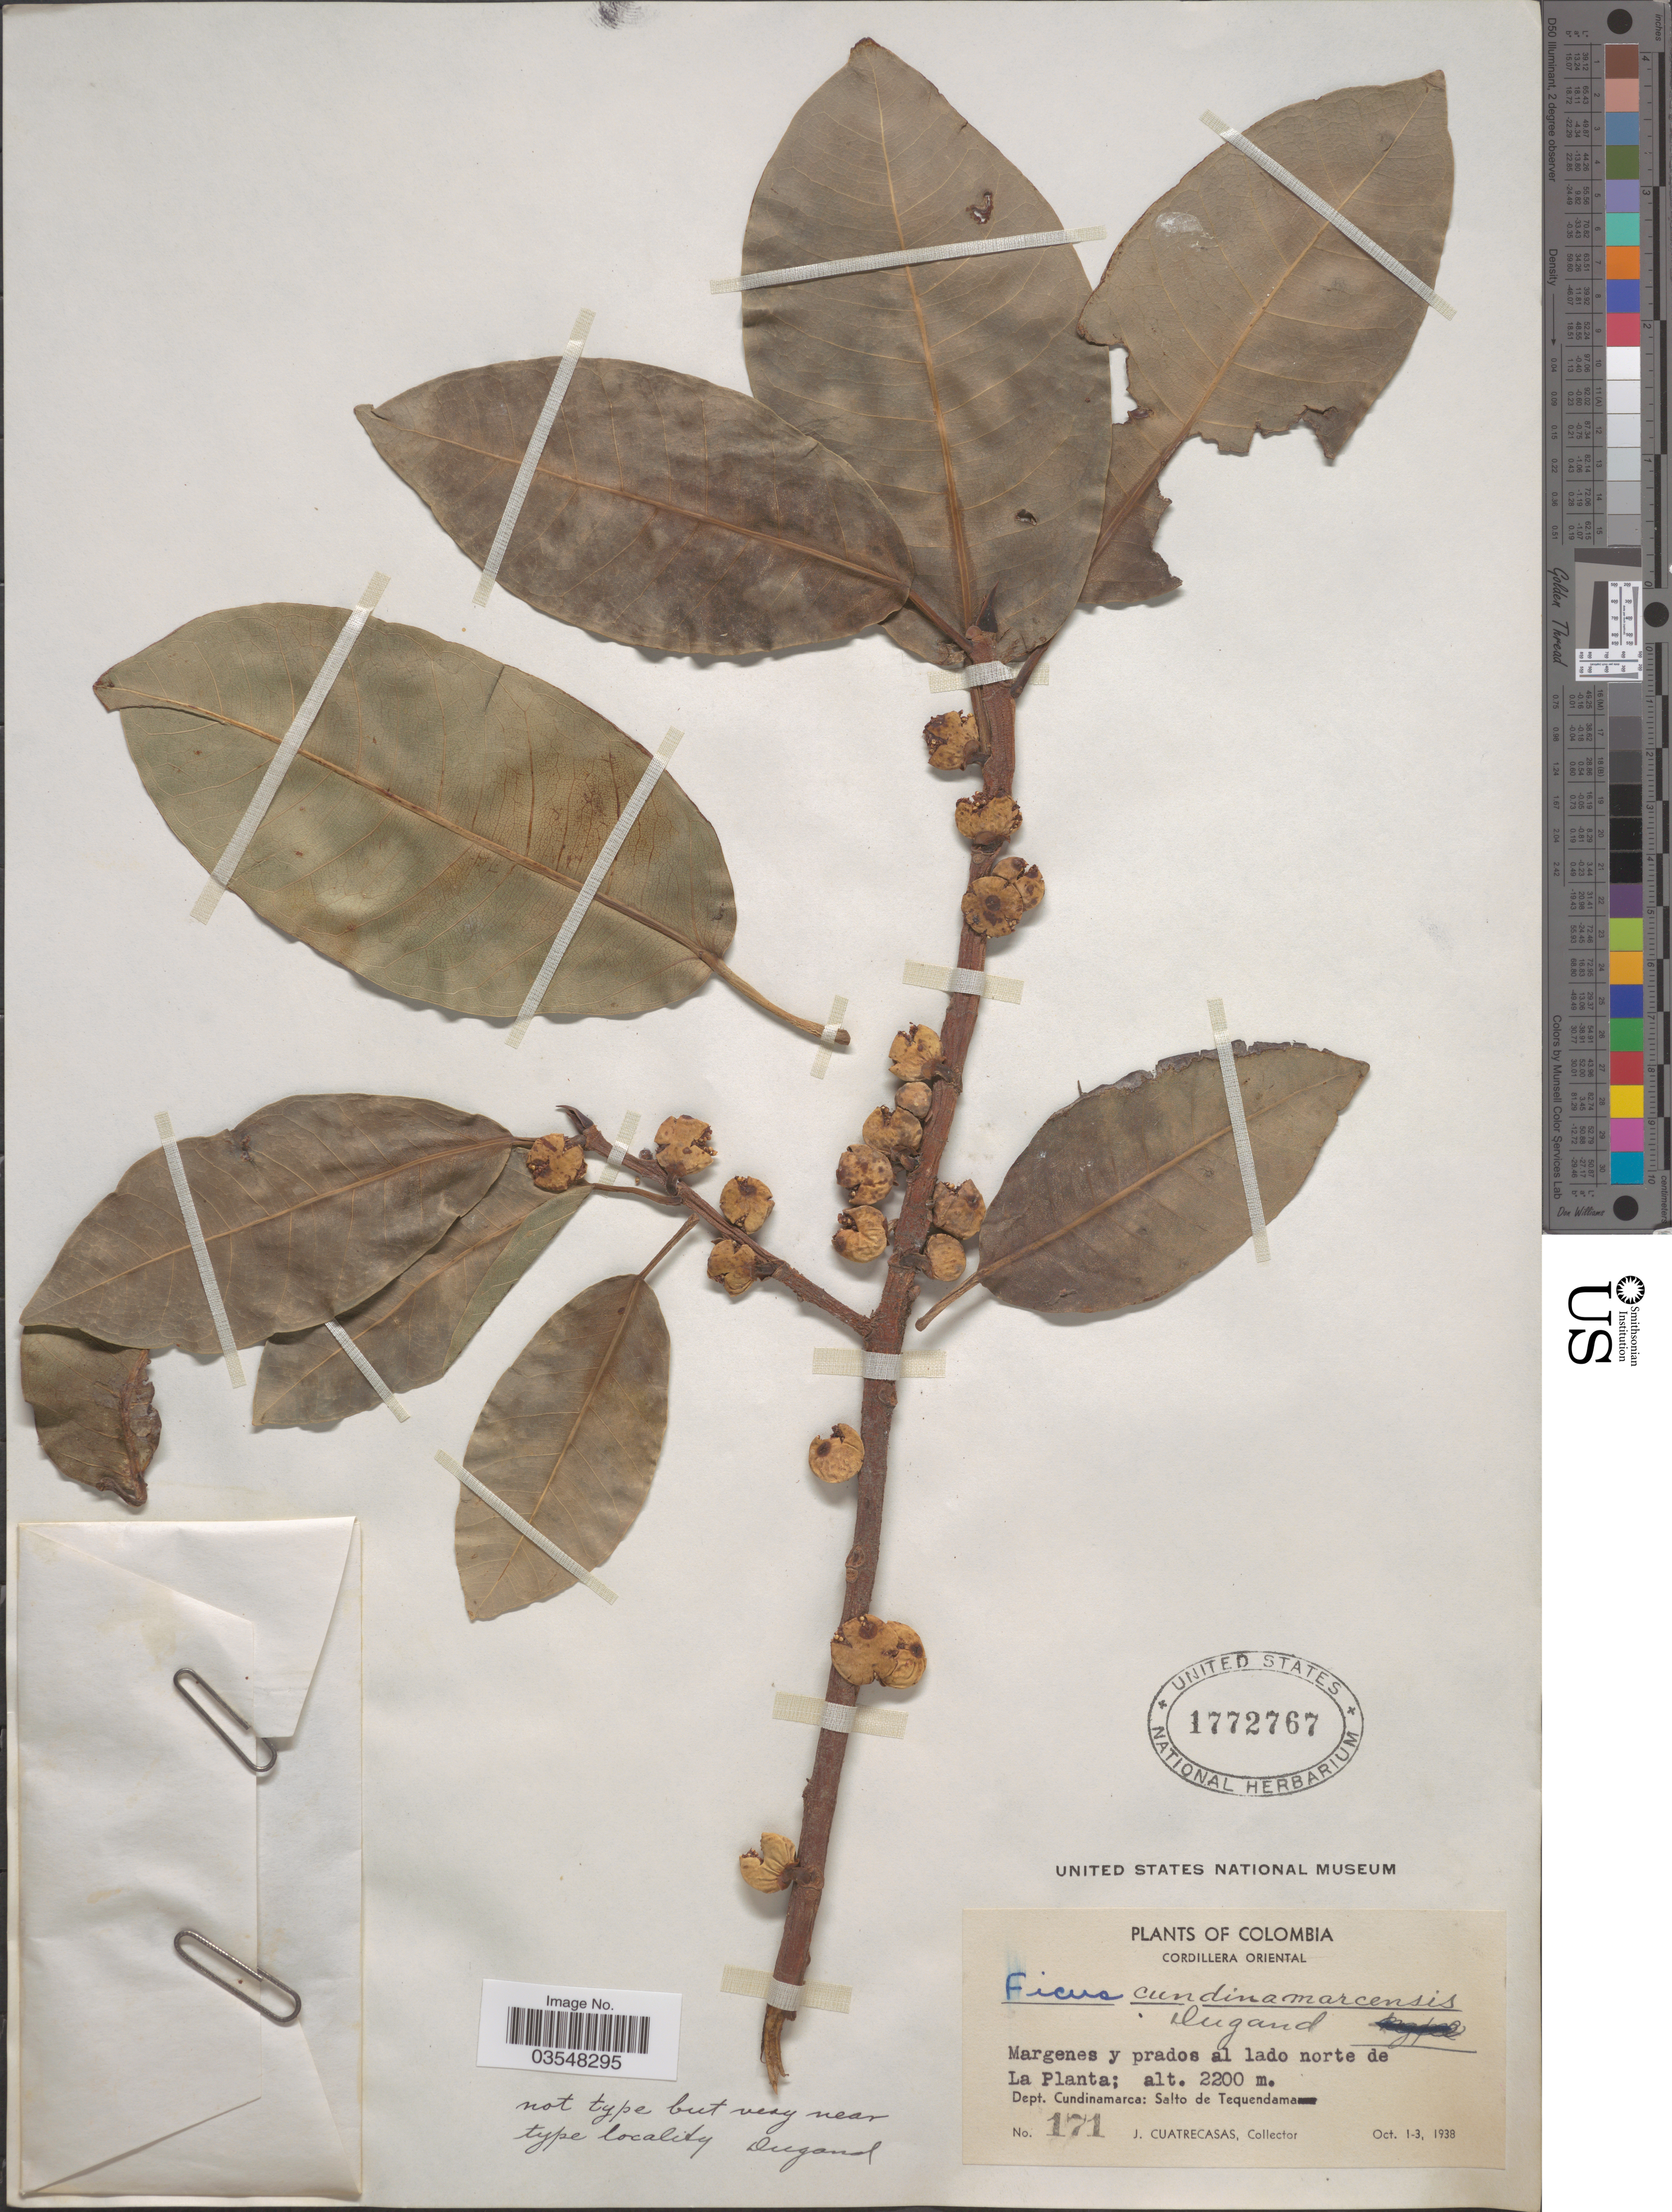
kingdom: Plantae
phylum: Tracheophyta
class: Magnoliopsida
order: Rosales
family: Moraceae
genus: Ficus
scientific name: Ficus cundinamarcensis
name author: Dugand G.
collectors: J. Cuatrecasas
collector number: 171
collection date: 1938-10-01/1938-10-03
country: Colombia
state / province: Cundinamarca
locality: Cordillera Oriental. Margenes y prados al lado norte de La Planta. Dept. Cundinamarca: Salto de Tequendama.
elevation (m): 2200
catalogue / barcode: US 1772767